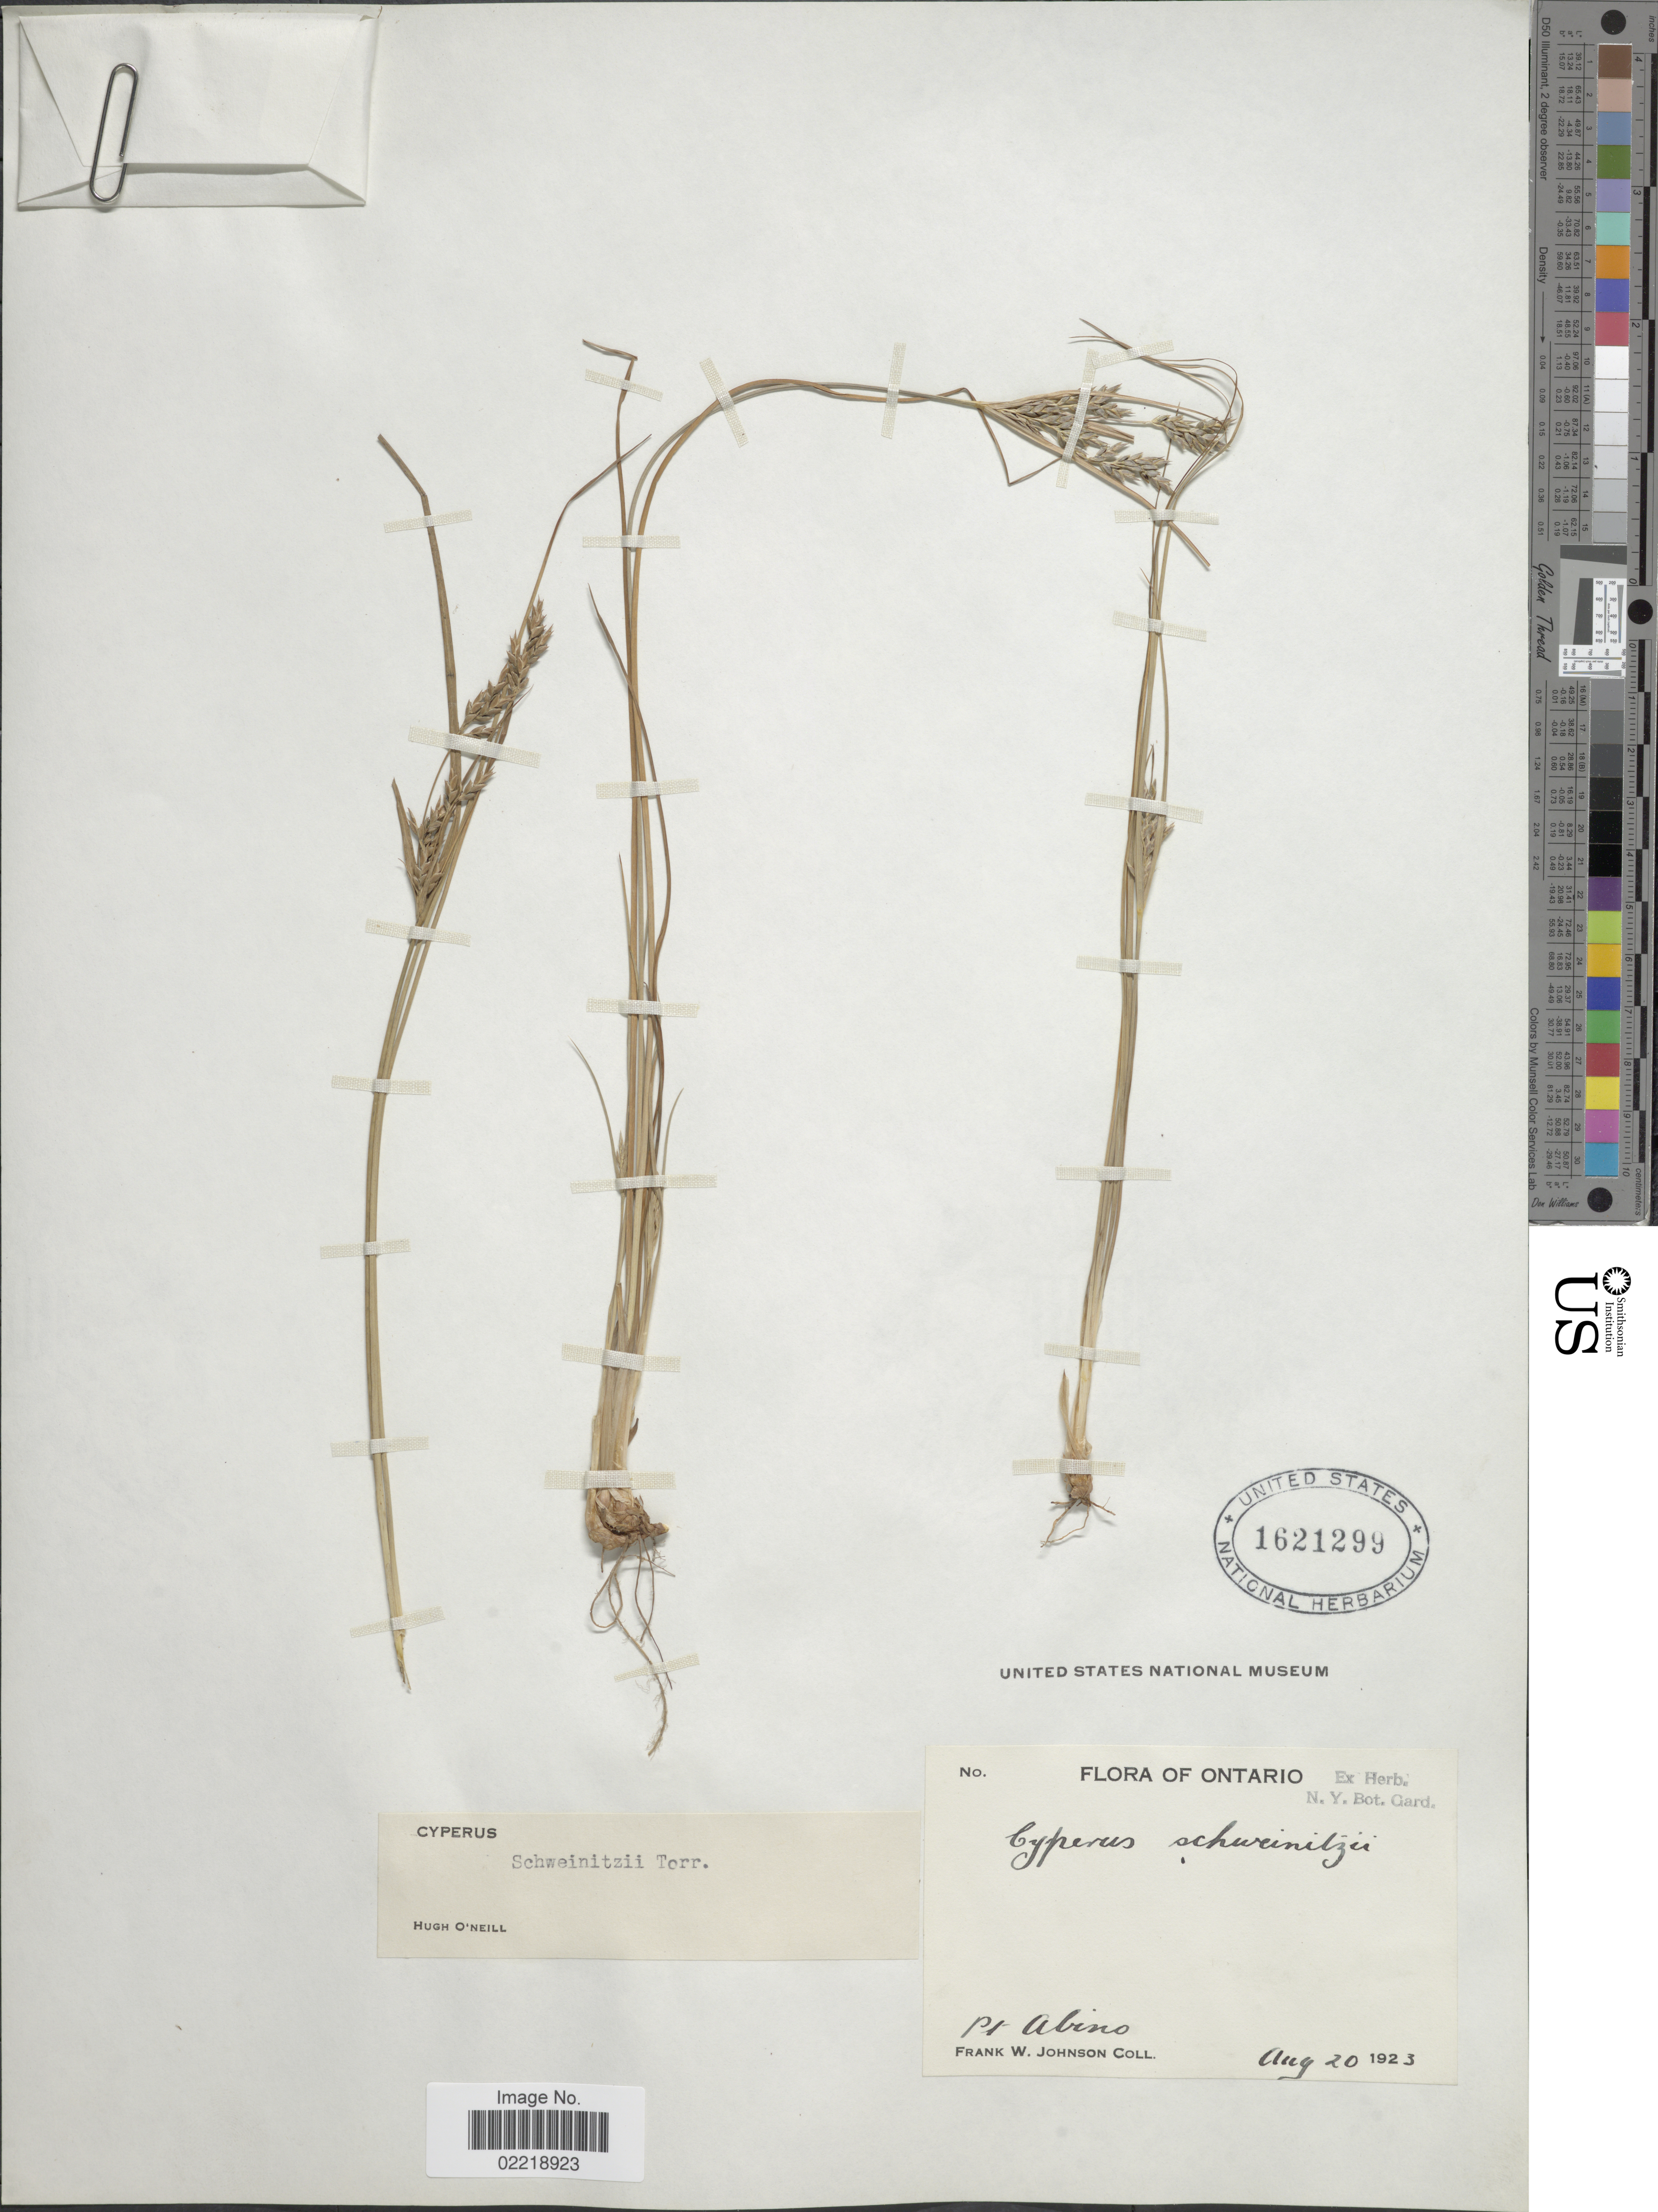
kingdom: Plantae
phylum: Tracheophyta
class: Liliopsida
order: Poales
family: Cyperaceae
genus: Cyperus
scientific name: Cyperus schweinitzii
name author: Torr.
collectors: F. W. Johnson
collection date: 1923-08-20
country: Canada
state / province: Ontario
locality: Pt Abino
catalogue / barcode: US 1621299